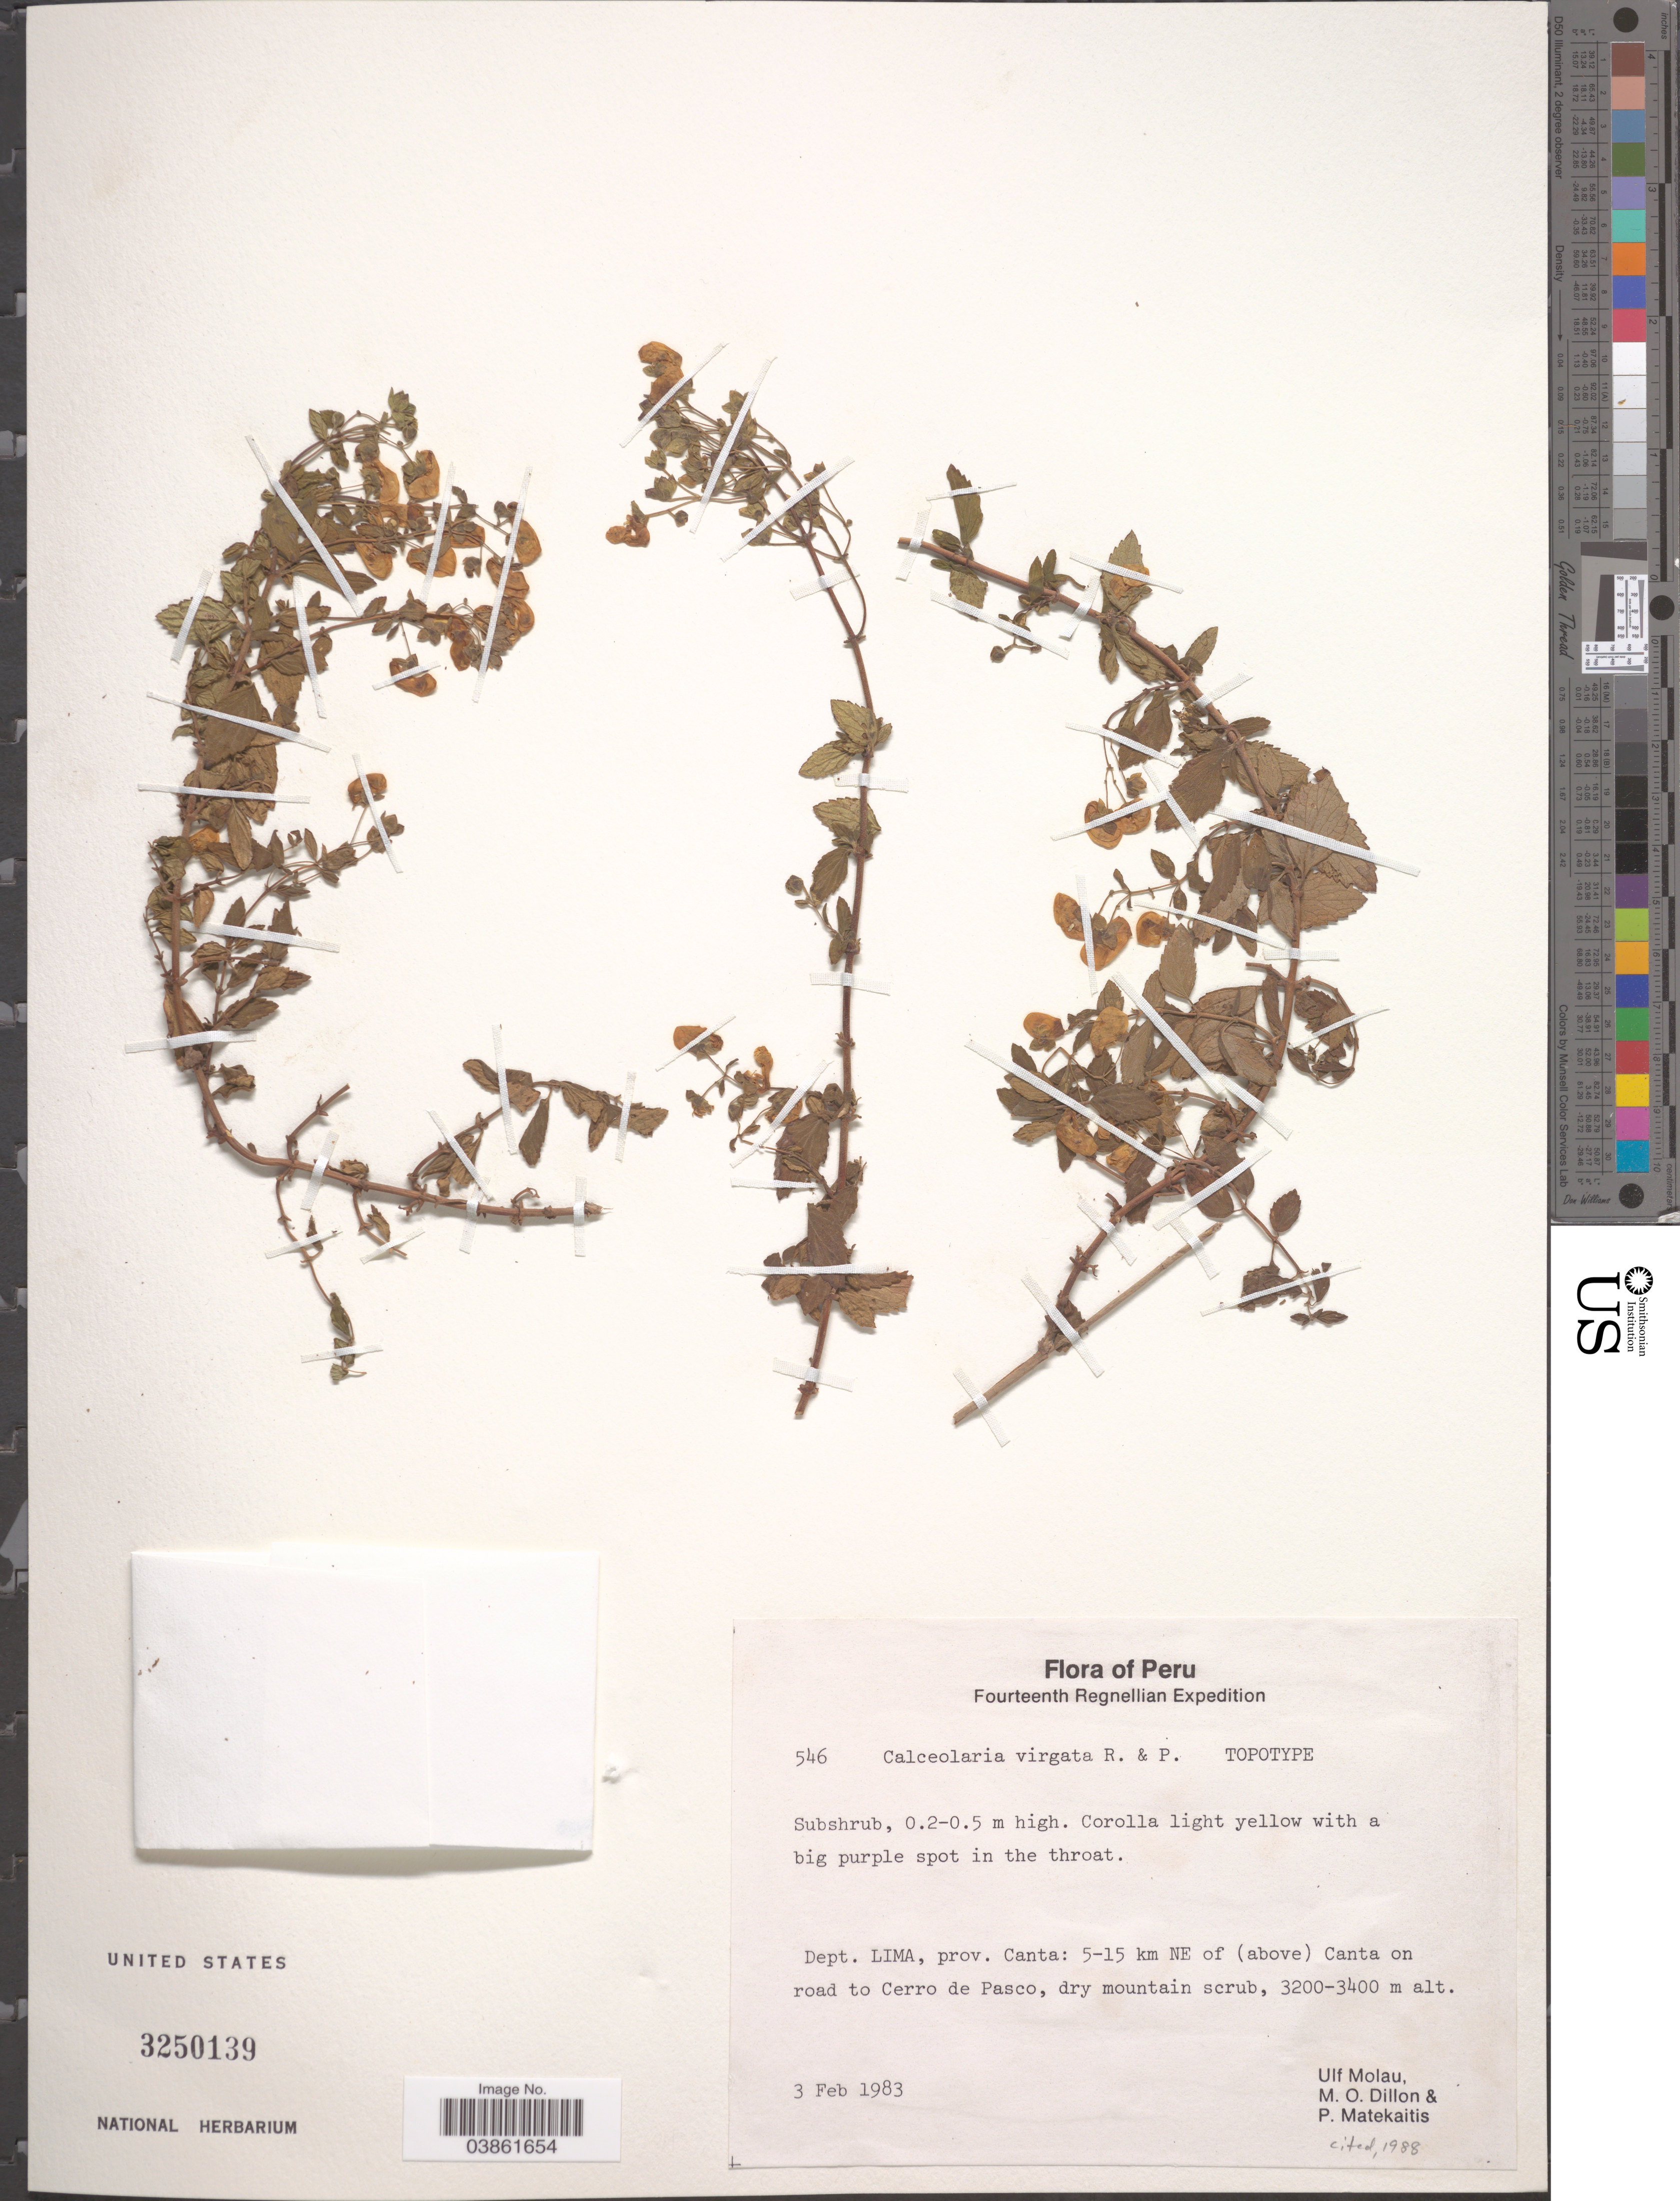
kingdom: Plantae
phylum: Tracheophyta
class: Magnoliopsida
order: Lamiales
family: Calceolariaceae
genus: Calceolaria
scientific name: Calceolaria virgata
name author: Ruiz & Pav.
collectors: U. Molau, M. O. Dillon & P. Matekaitis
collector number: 546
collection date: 1983-02-03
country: Peru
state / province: Lima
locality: Dept. Lima, prov. Canta: 5-15 km NE of (above) Canta on road to Cerro de Pasco.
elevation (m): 3200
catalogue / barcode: US 3250139